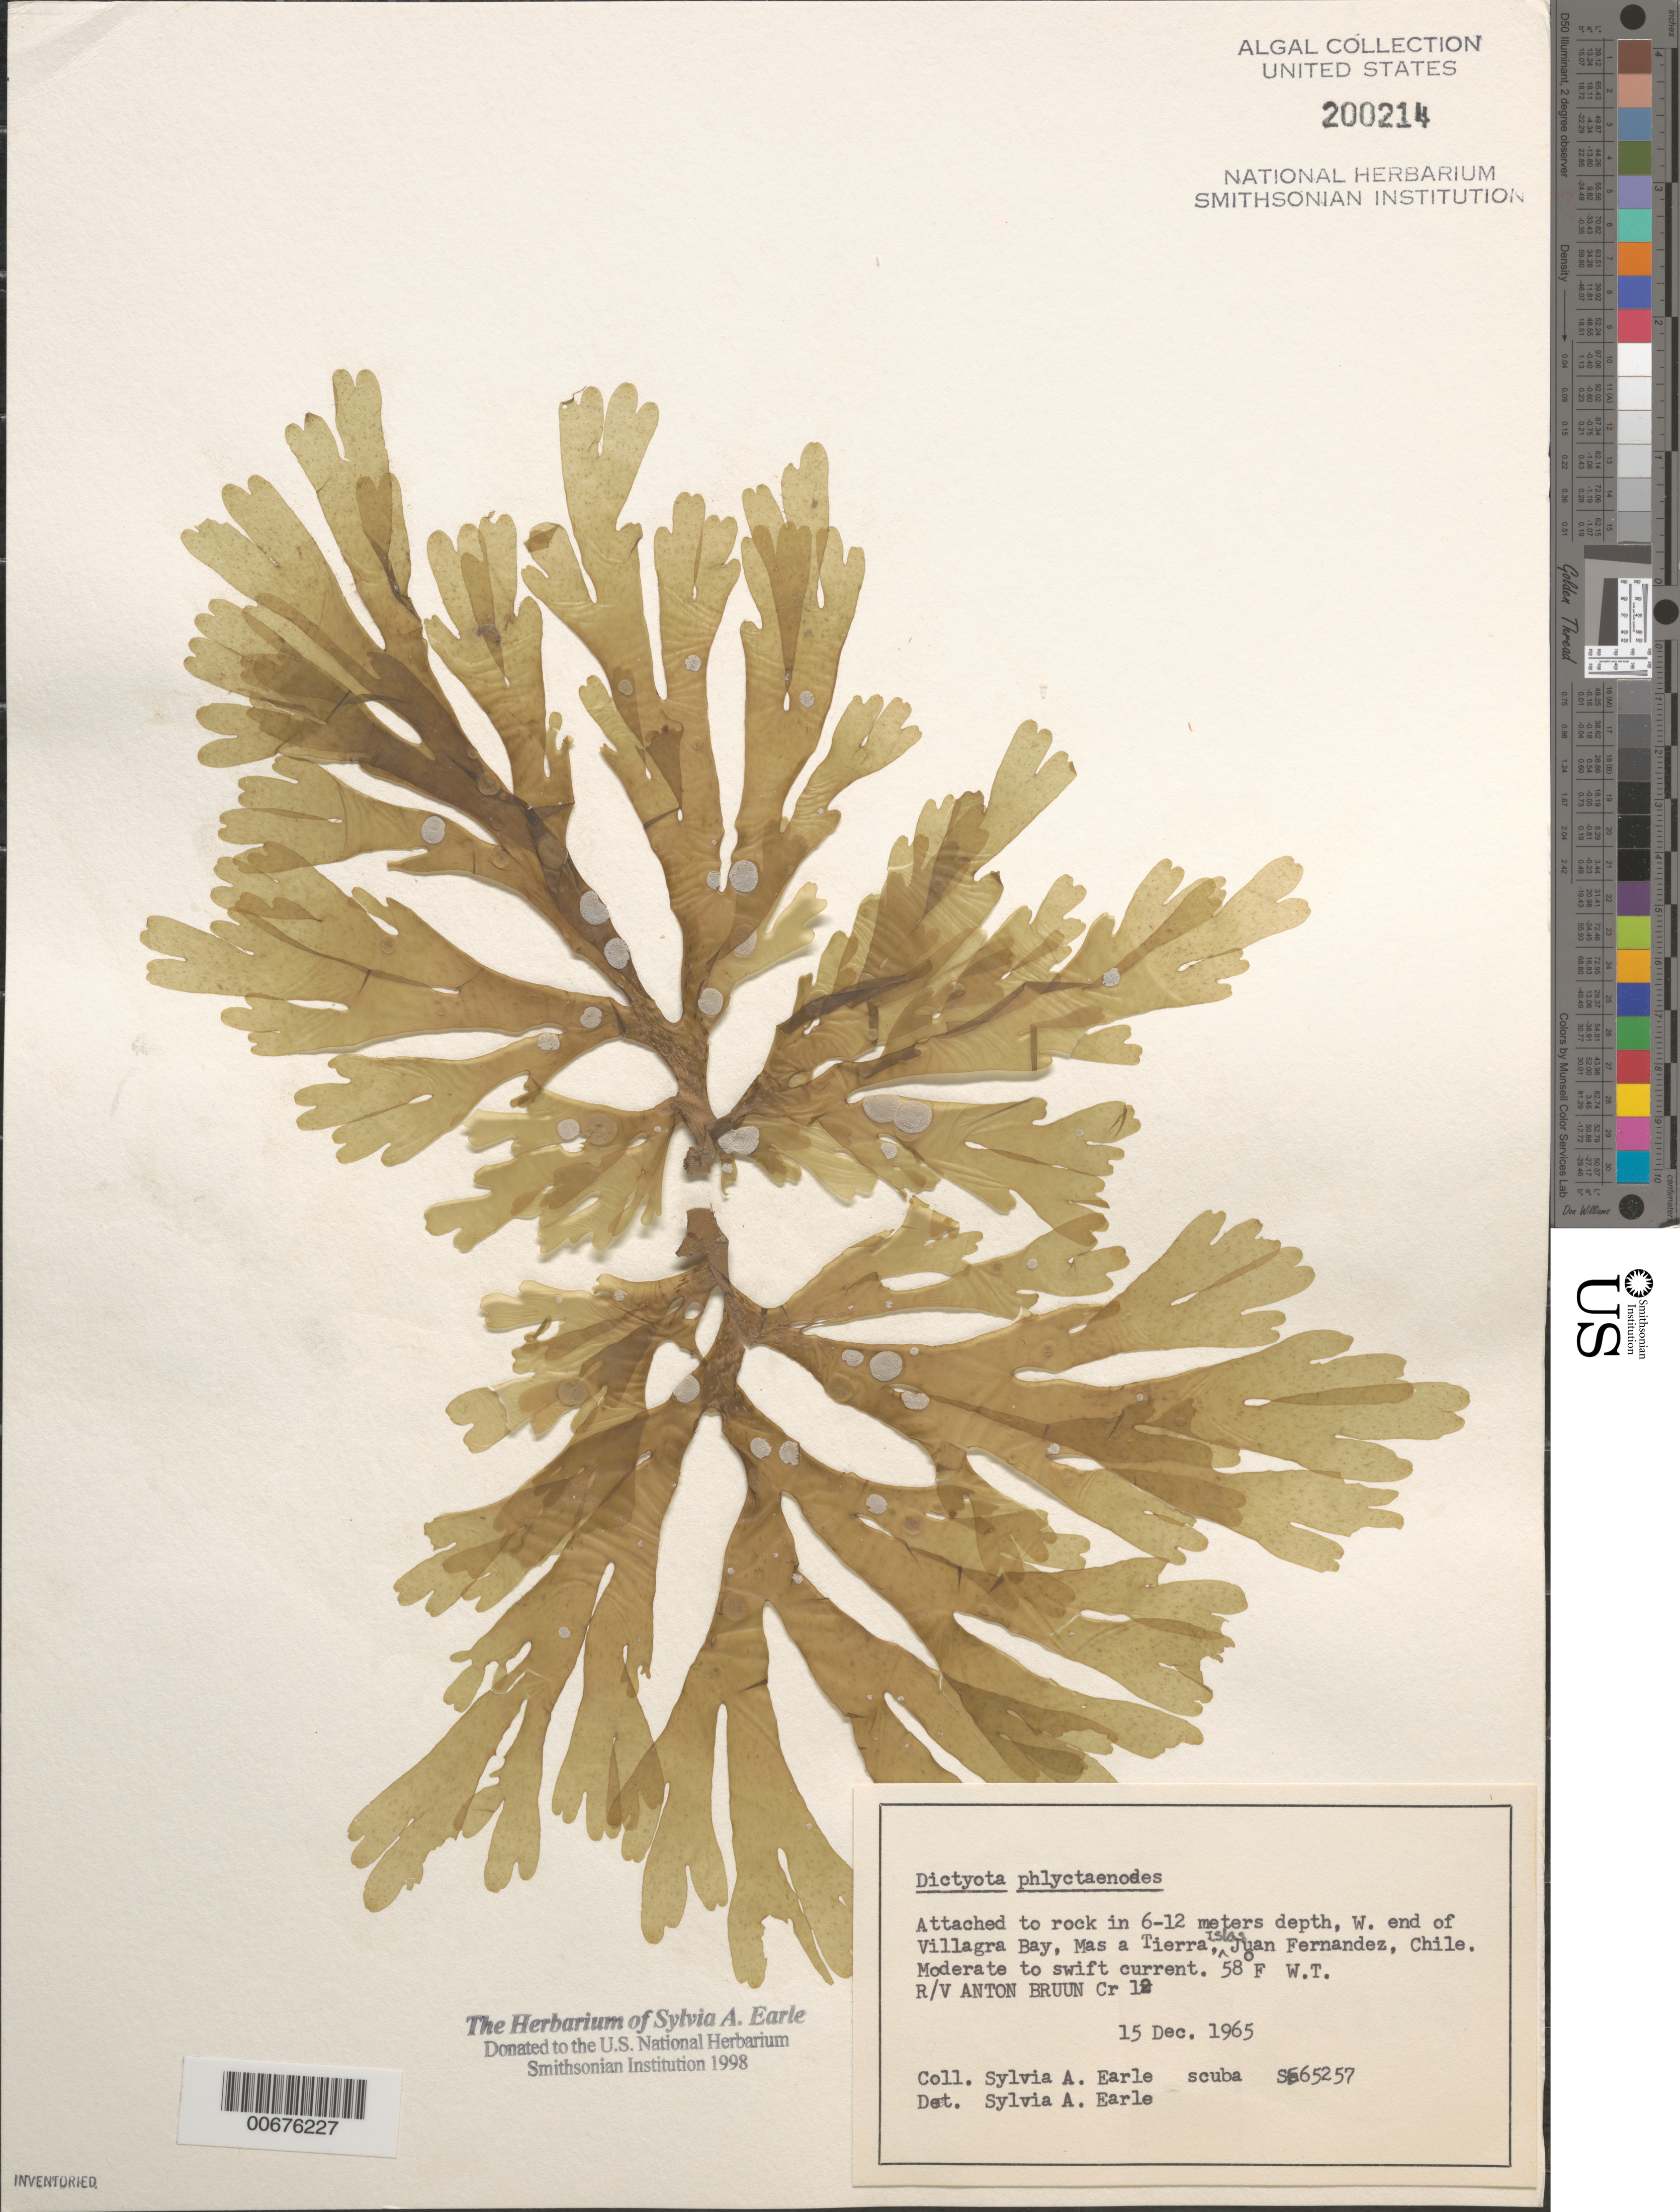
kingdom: Chromista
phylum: Ochrophyta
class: Phaeophyceae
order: Dictyotales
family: Dictyotaceae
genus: Dictyota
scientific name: Dictyota phlyctaenodes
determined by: Earle, S. A.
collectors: S. A. Earle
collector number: SE 65257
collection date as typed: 15 Dec 1965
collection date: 1965-12-15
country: Chile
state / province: Valparaíso (V)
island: Isla Más a Tierra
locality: Villagra Bay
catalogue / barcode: US 200214